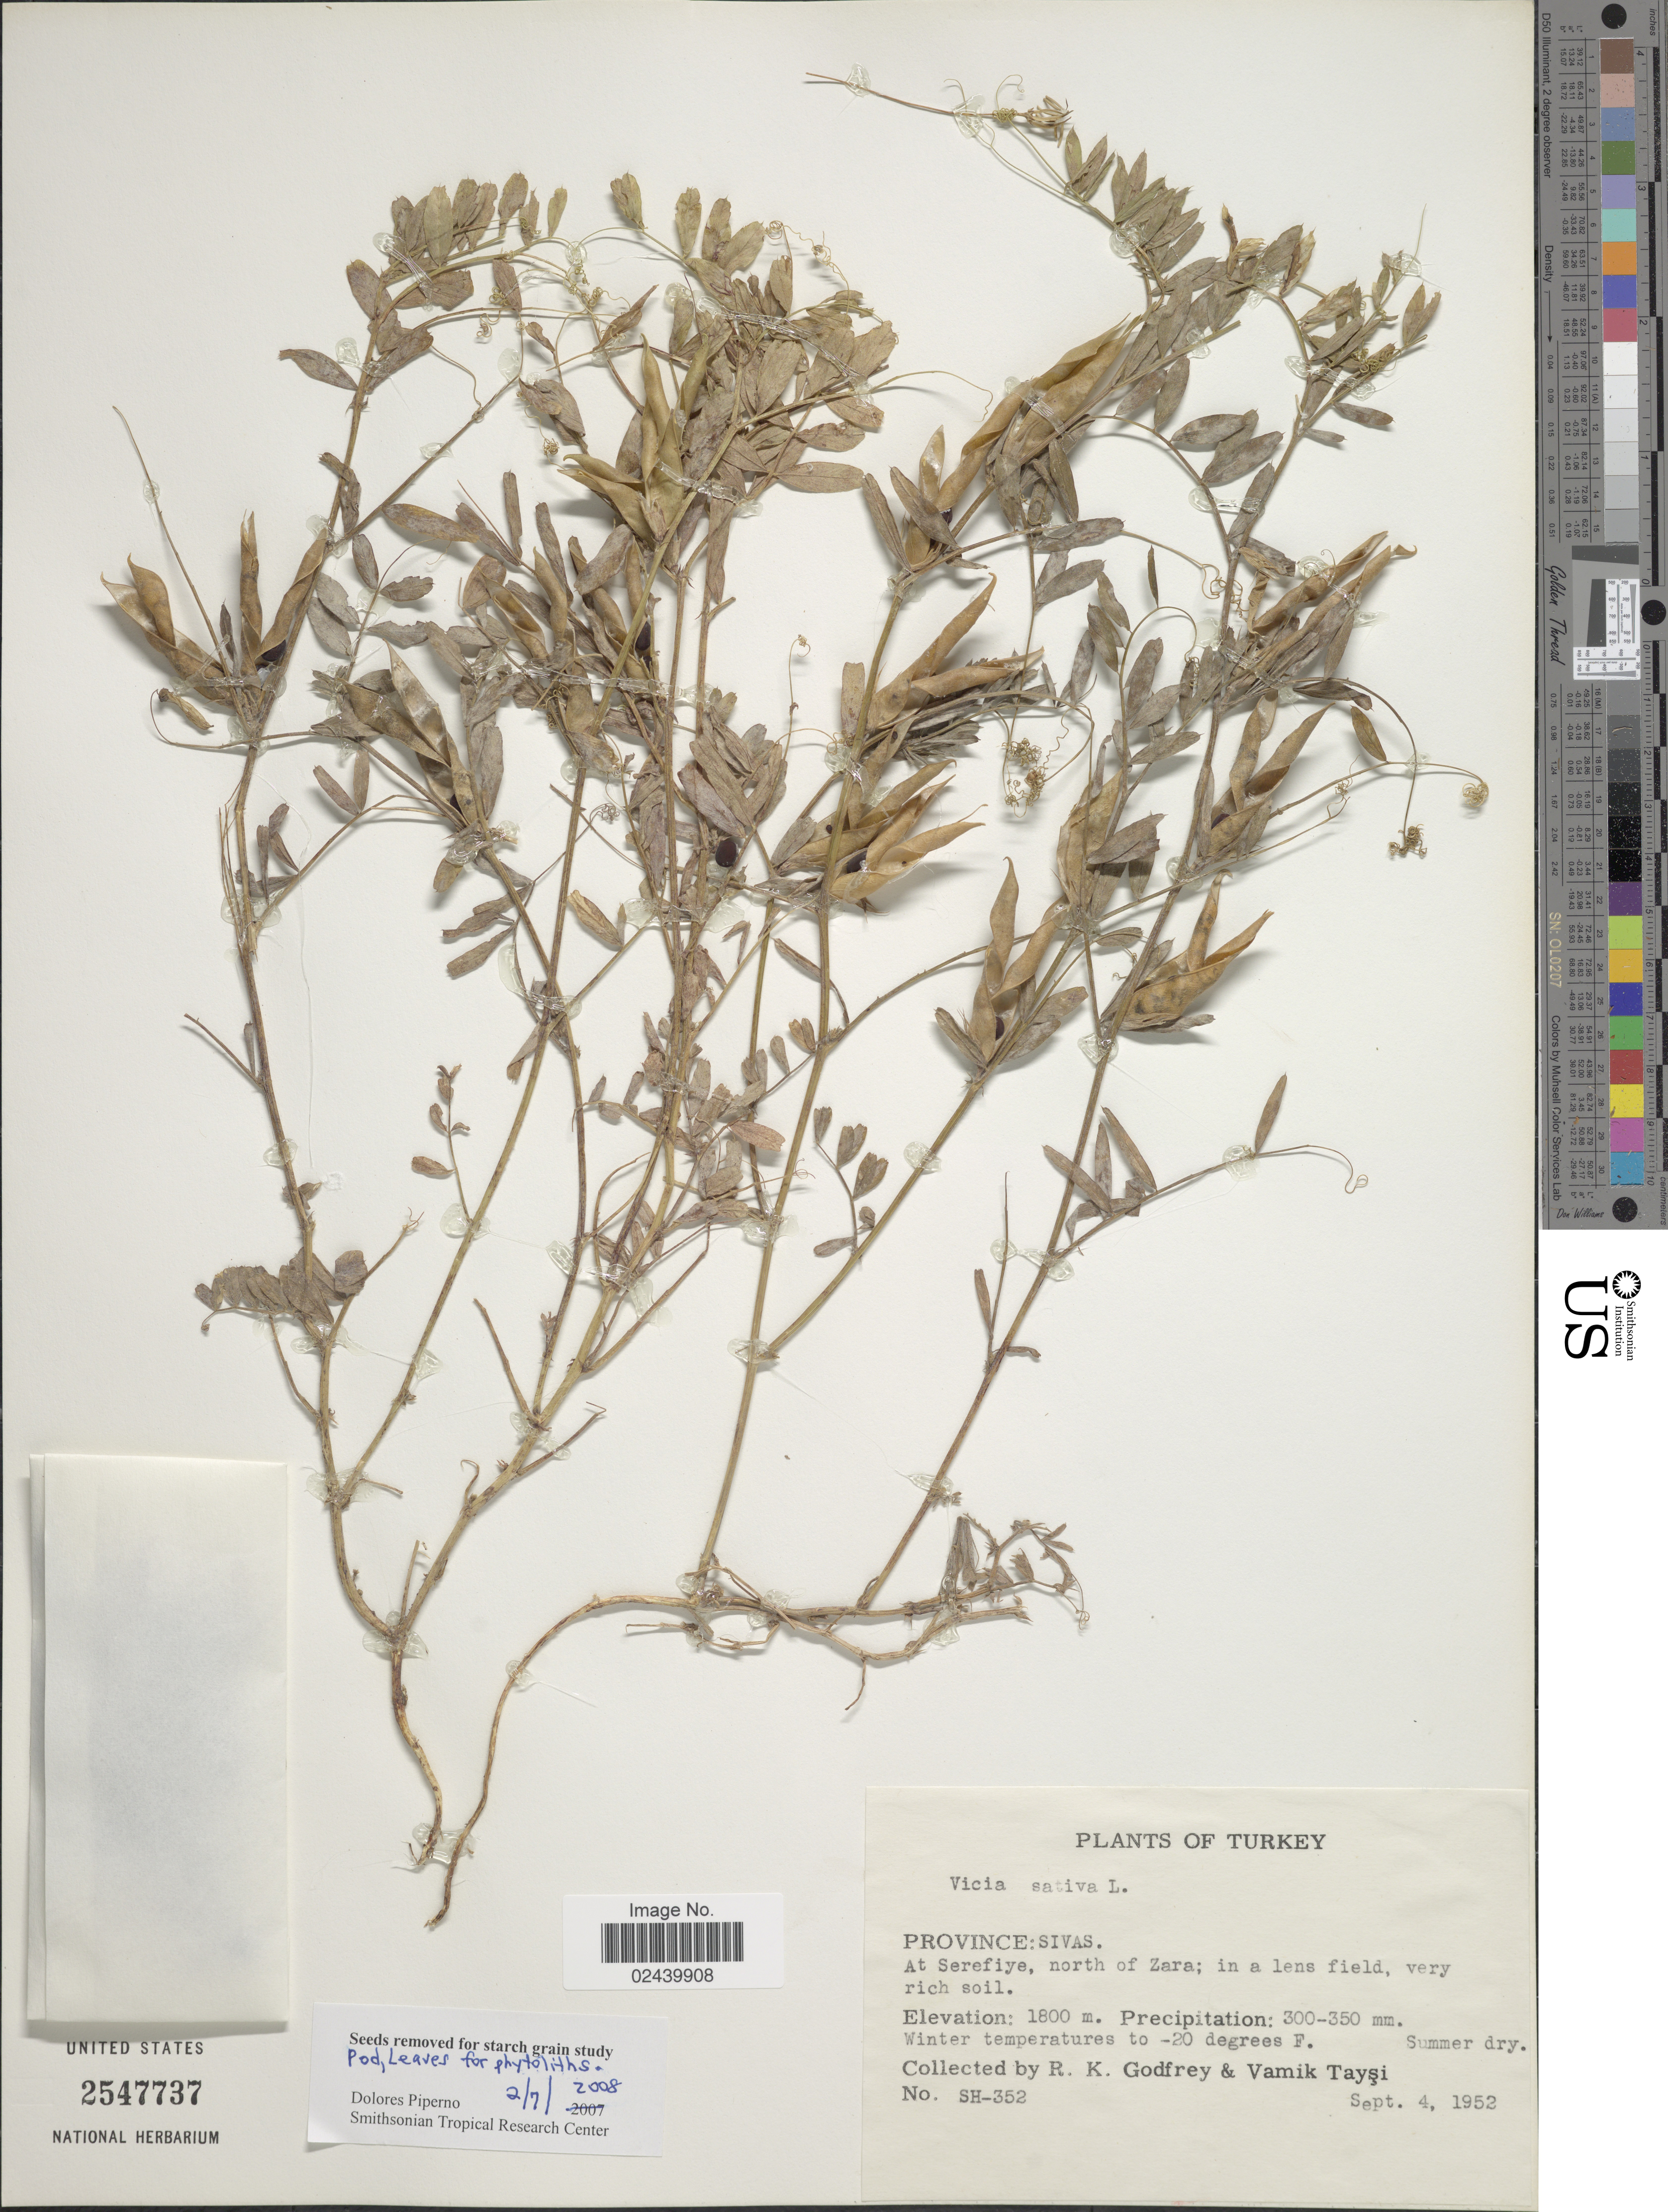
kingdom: Plantae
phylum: Tracheophyta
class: Magnoliopsida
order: Fabales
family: Fabaceae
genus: Vicia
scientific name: Vicia sativa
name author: L.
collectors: R. K. Godfrey & V. Taysi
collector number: SH-352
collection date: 1952-09-04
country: Turkey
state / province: Sivas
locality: At Serefiye, north of Zara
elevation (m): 1800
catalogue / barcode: US 2547737